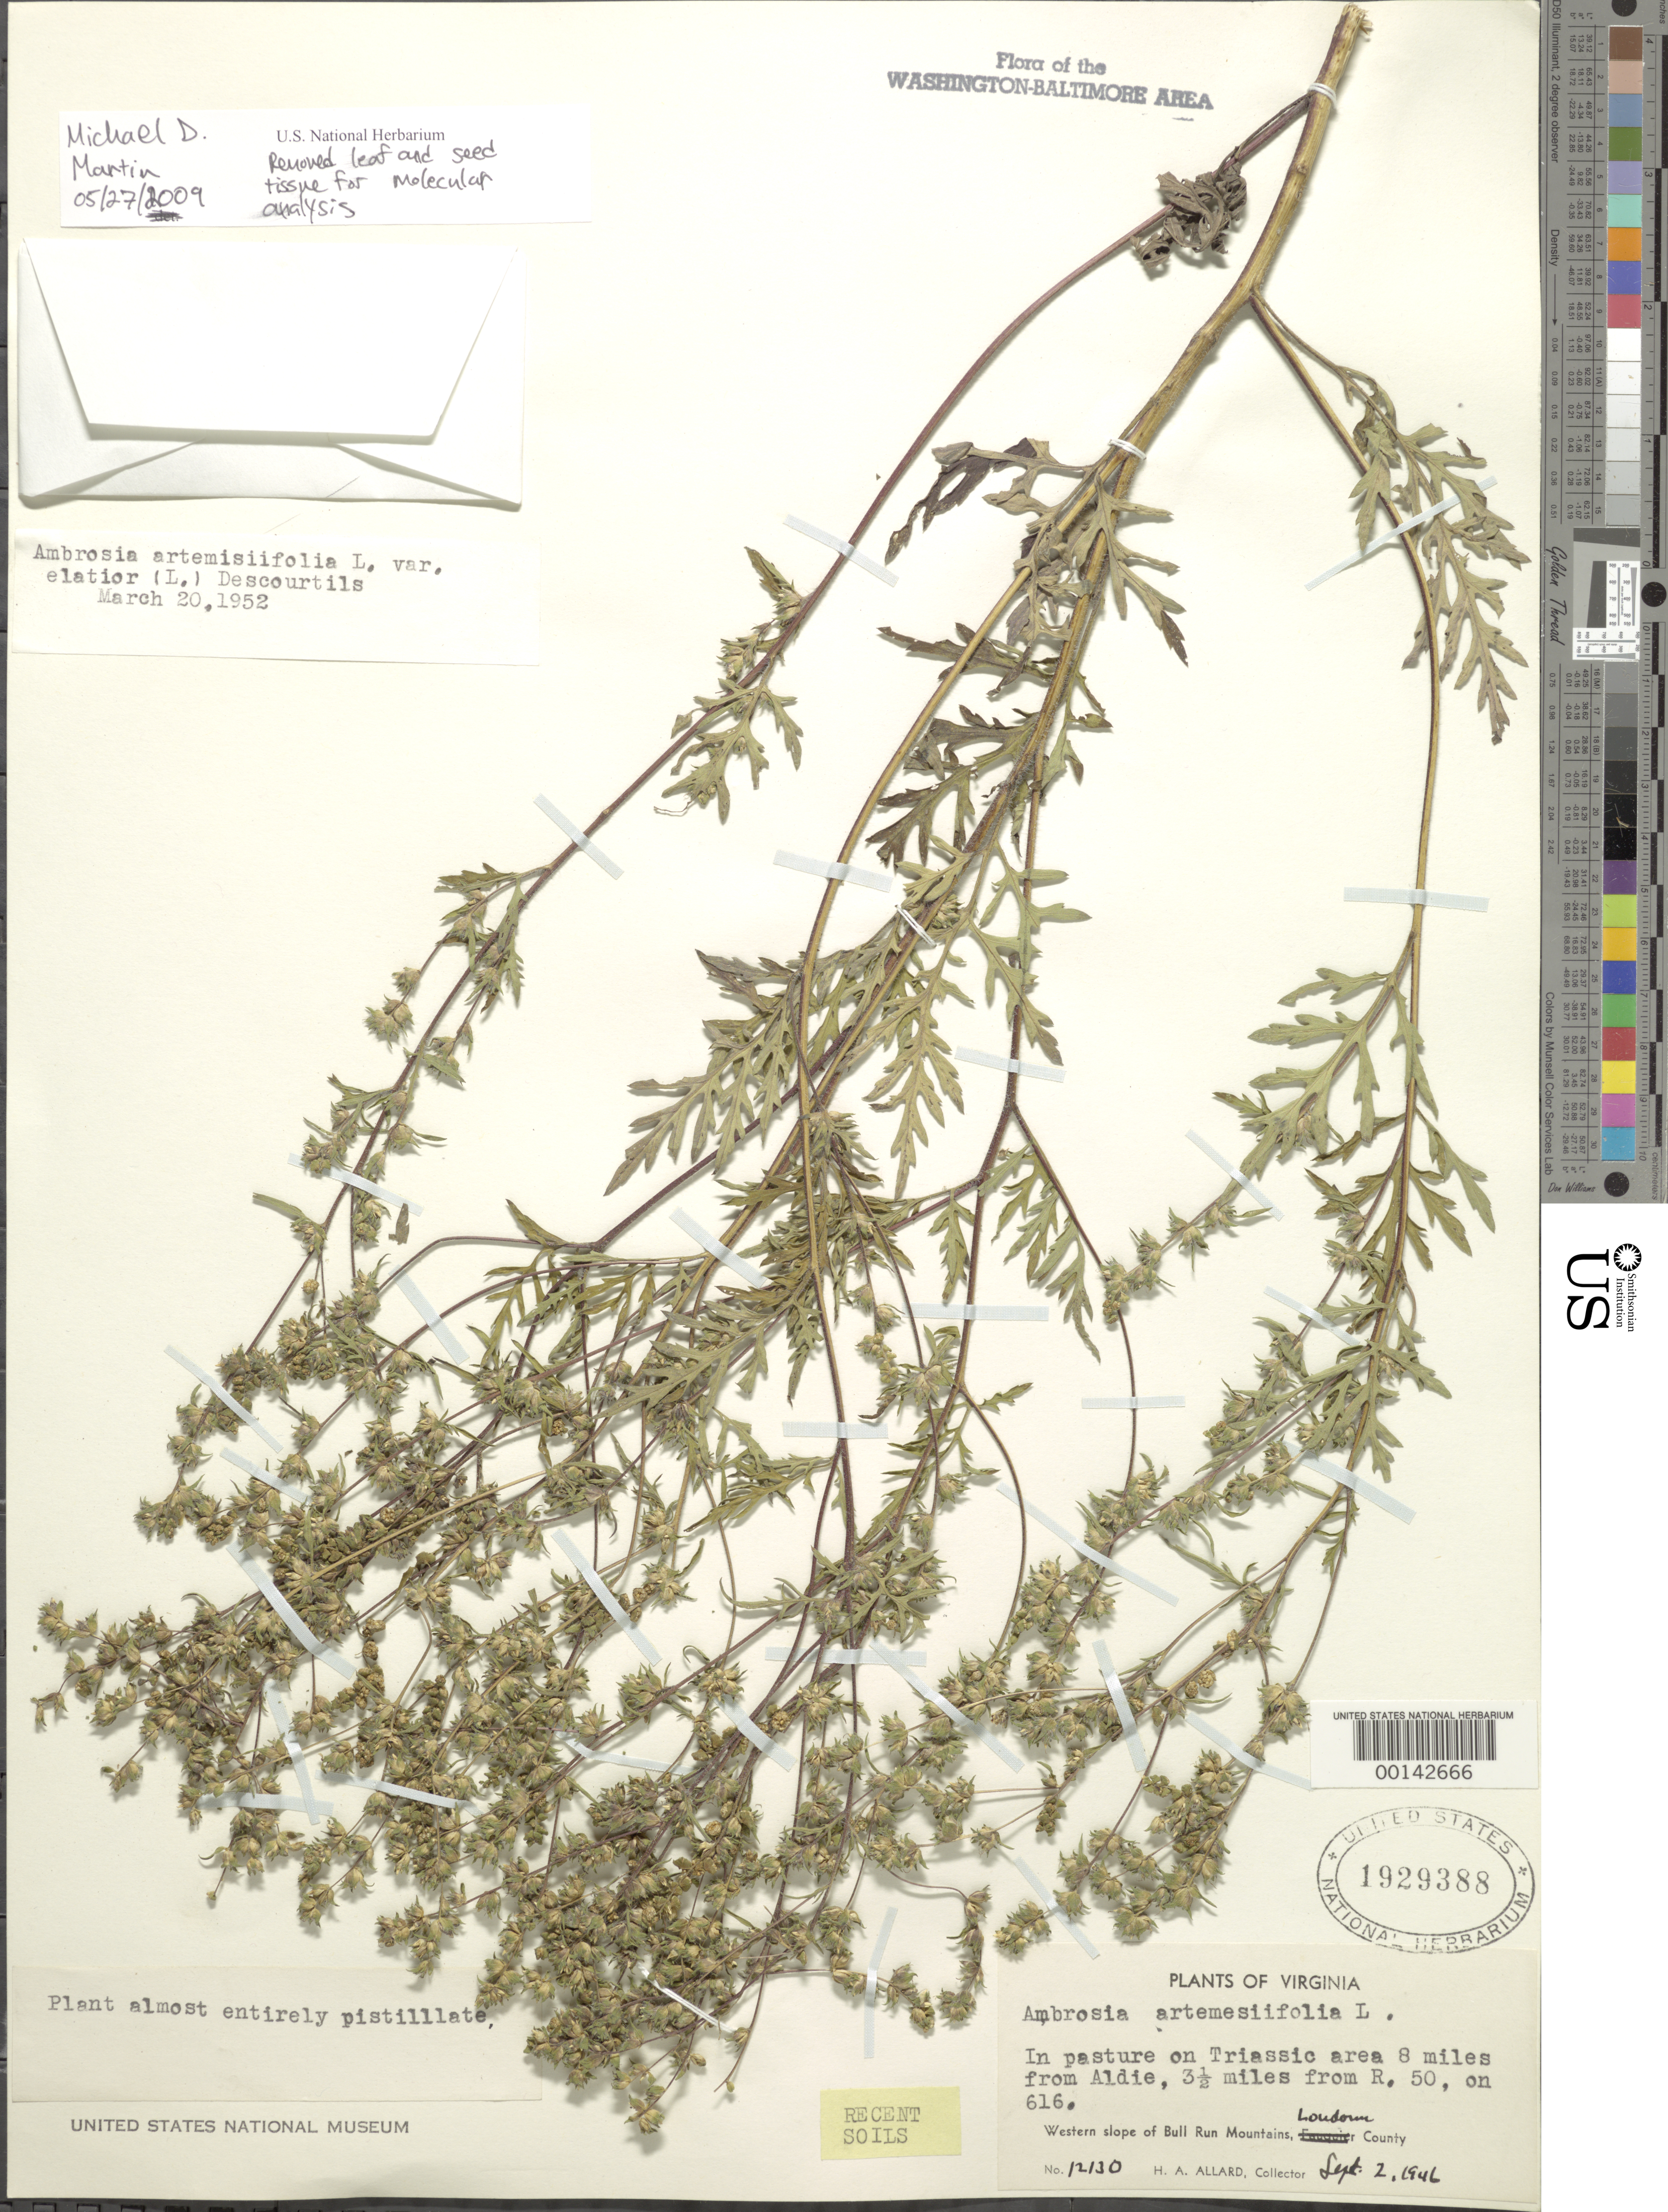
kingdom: Plantae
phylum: Tracheophyta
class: Magnoliopsida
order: Asterales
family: Asteraceae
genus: Ambrosia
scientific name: Ambrosia artemisiifolia var. elatior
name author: (L.) Descourt.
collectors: H. A. Allard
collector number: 12130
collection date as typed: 02 Sep 1946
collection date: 1946-09-02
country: United States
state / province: Virginia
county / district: Loudoun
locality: Rt. 616 near Rt.50 and Aldie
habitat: Pasture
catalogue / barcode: US 1929388